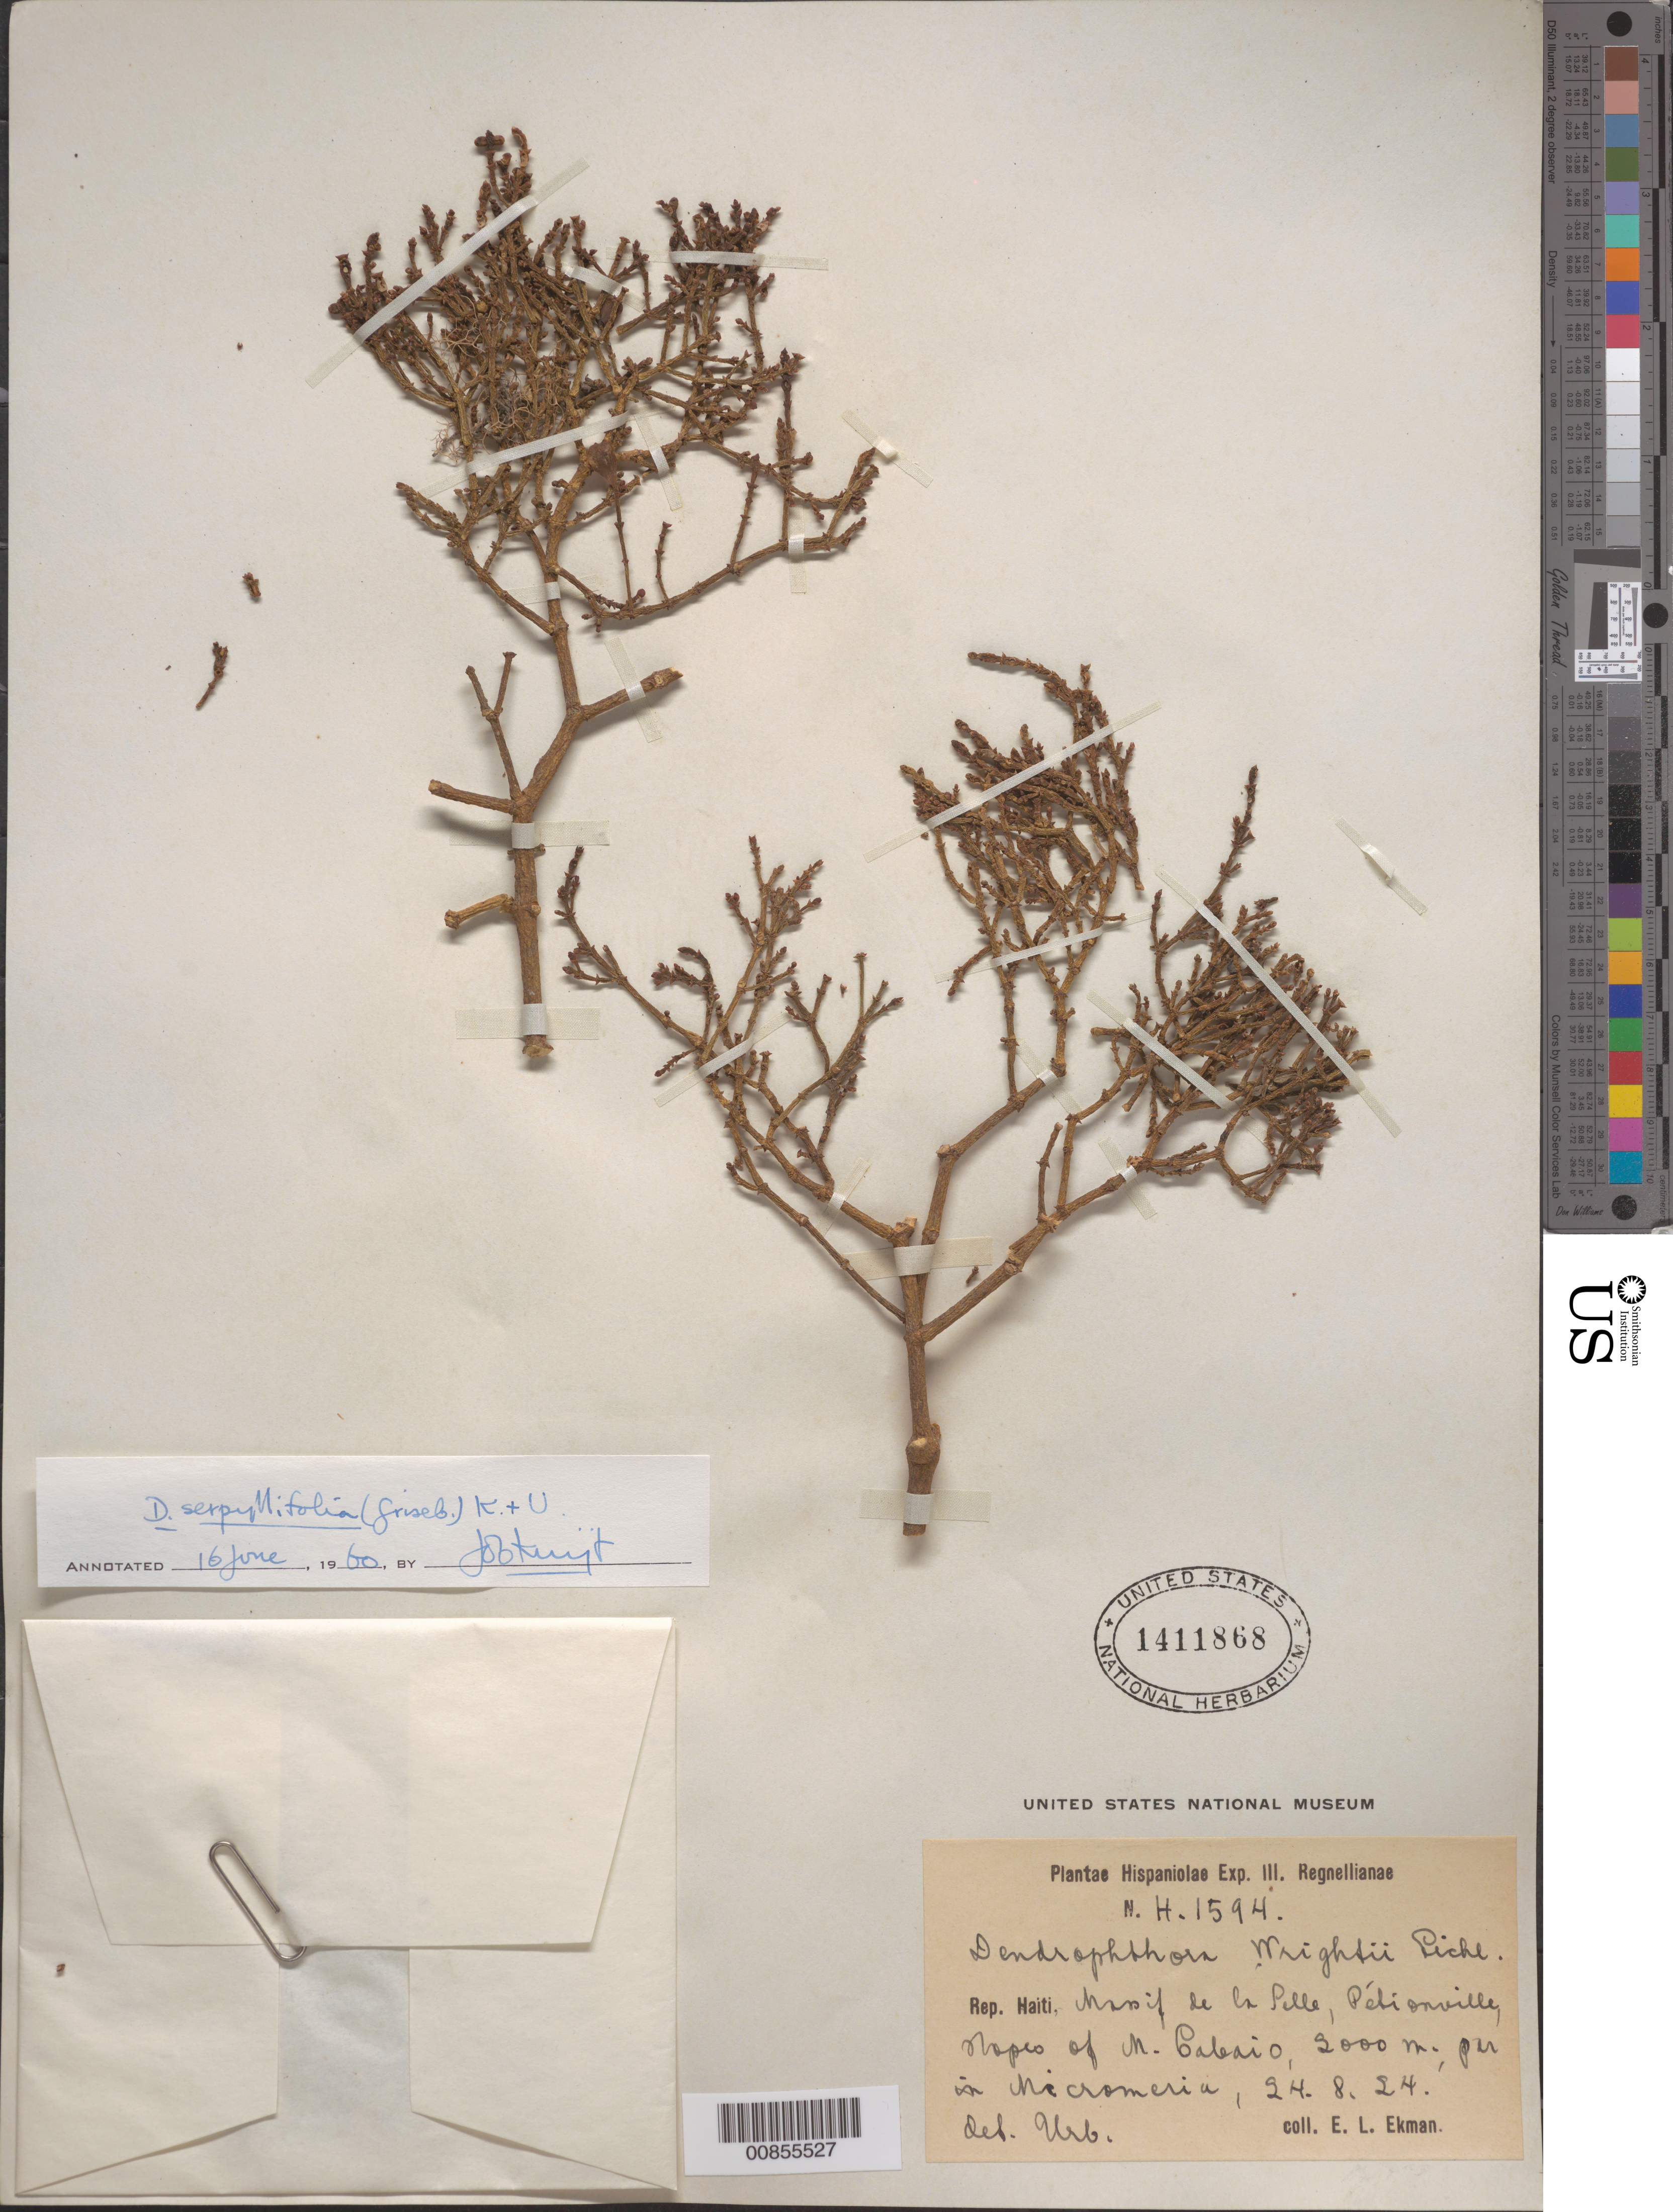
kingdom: Plantae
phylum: Tracheophyta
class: Magnoliopsida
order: Santalales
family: Viscaceae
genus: Dendrophthora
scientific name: Dendrophthora serpyllifolia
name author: (Griseb.) Krug & Urb.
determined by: Kuijt, Job, (CANADA)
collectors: E. L. Ekman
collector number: H 1594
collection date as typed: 24 Aug 1924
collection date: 1924-08-24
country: Haiti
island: Hispaniola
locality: Massif de la Selle, Pétionville, slopes of M. Cabaio.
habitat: In Micromeria.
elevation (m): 2000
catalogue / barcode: US 1411868